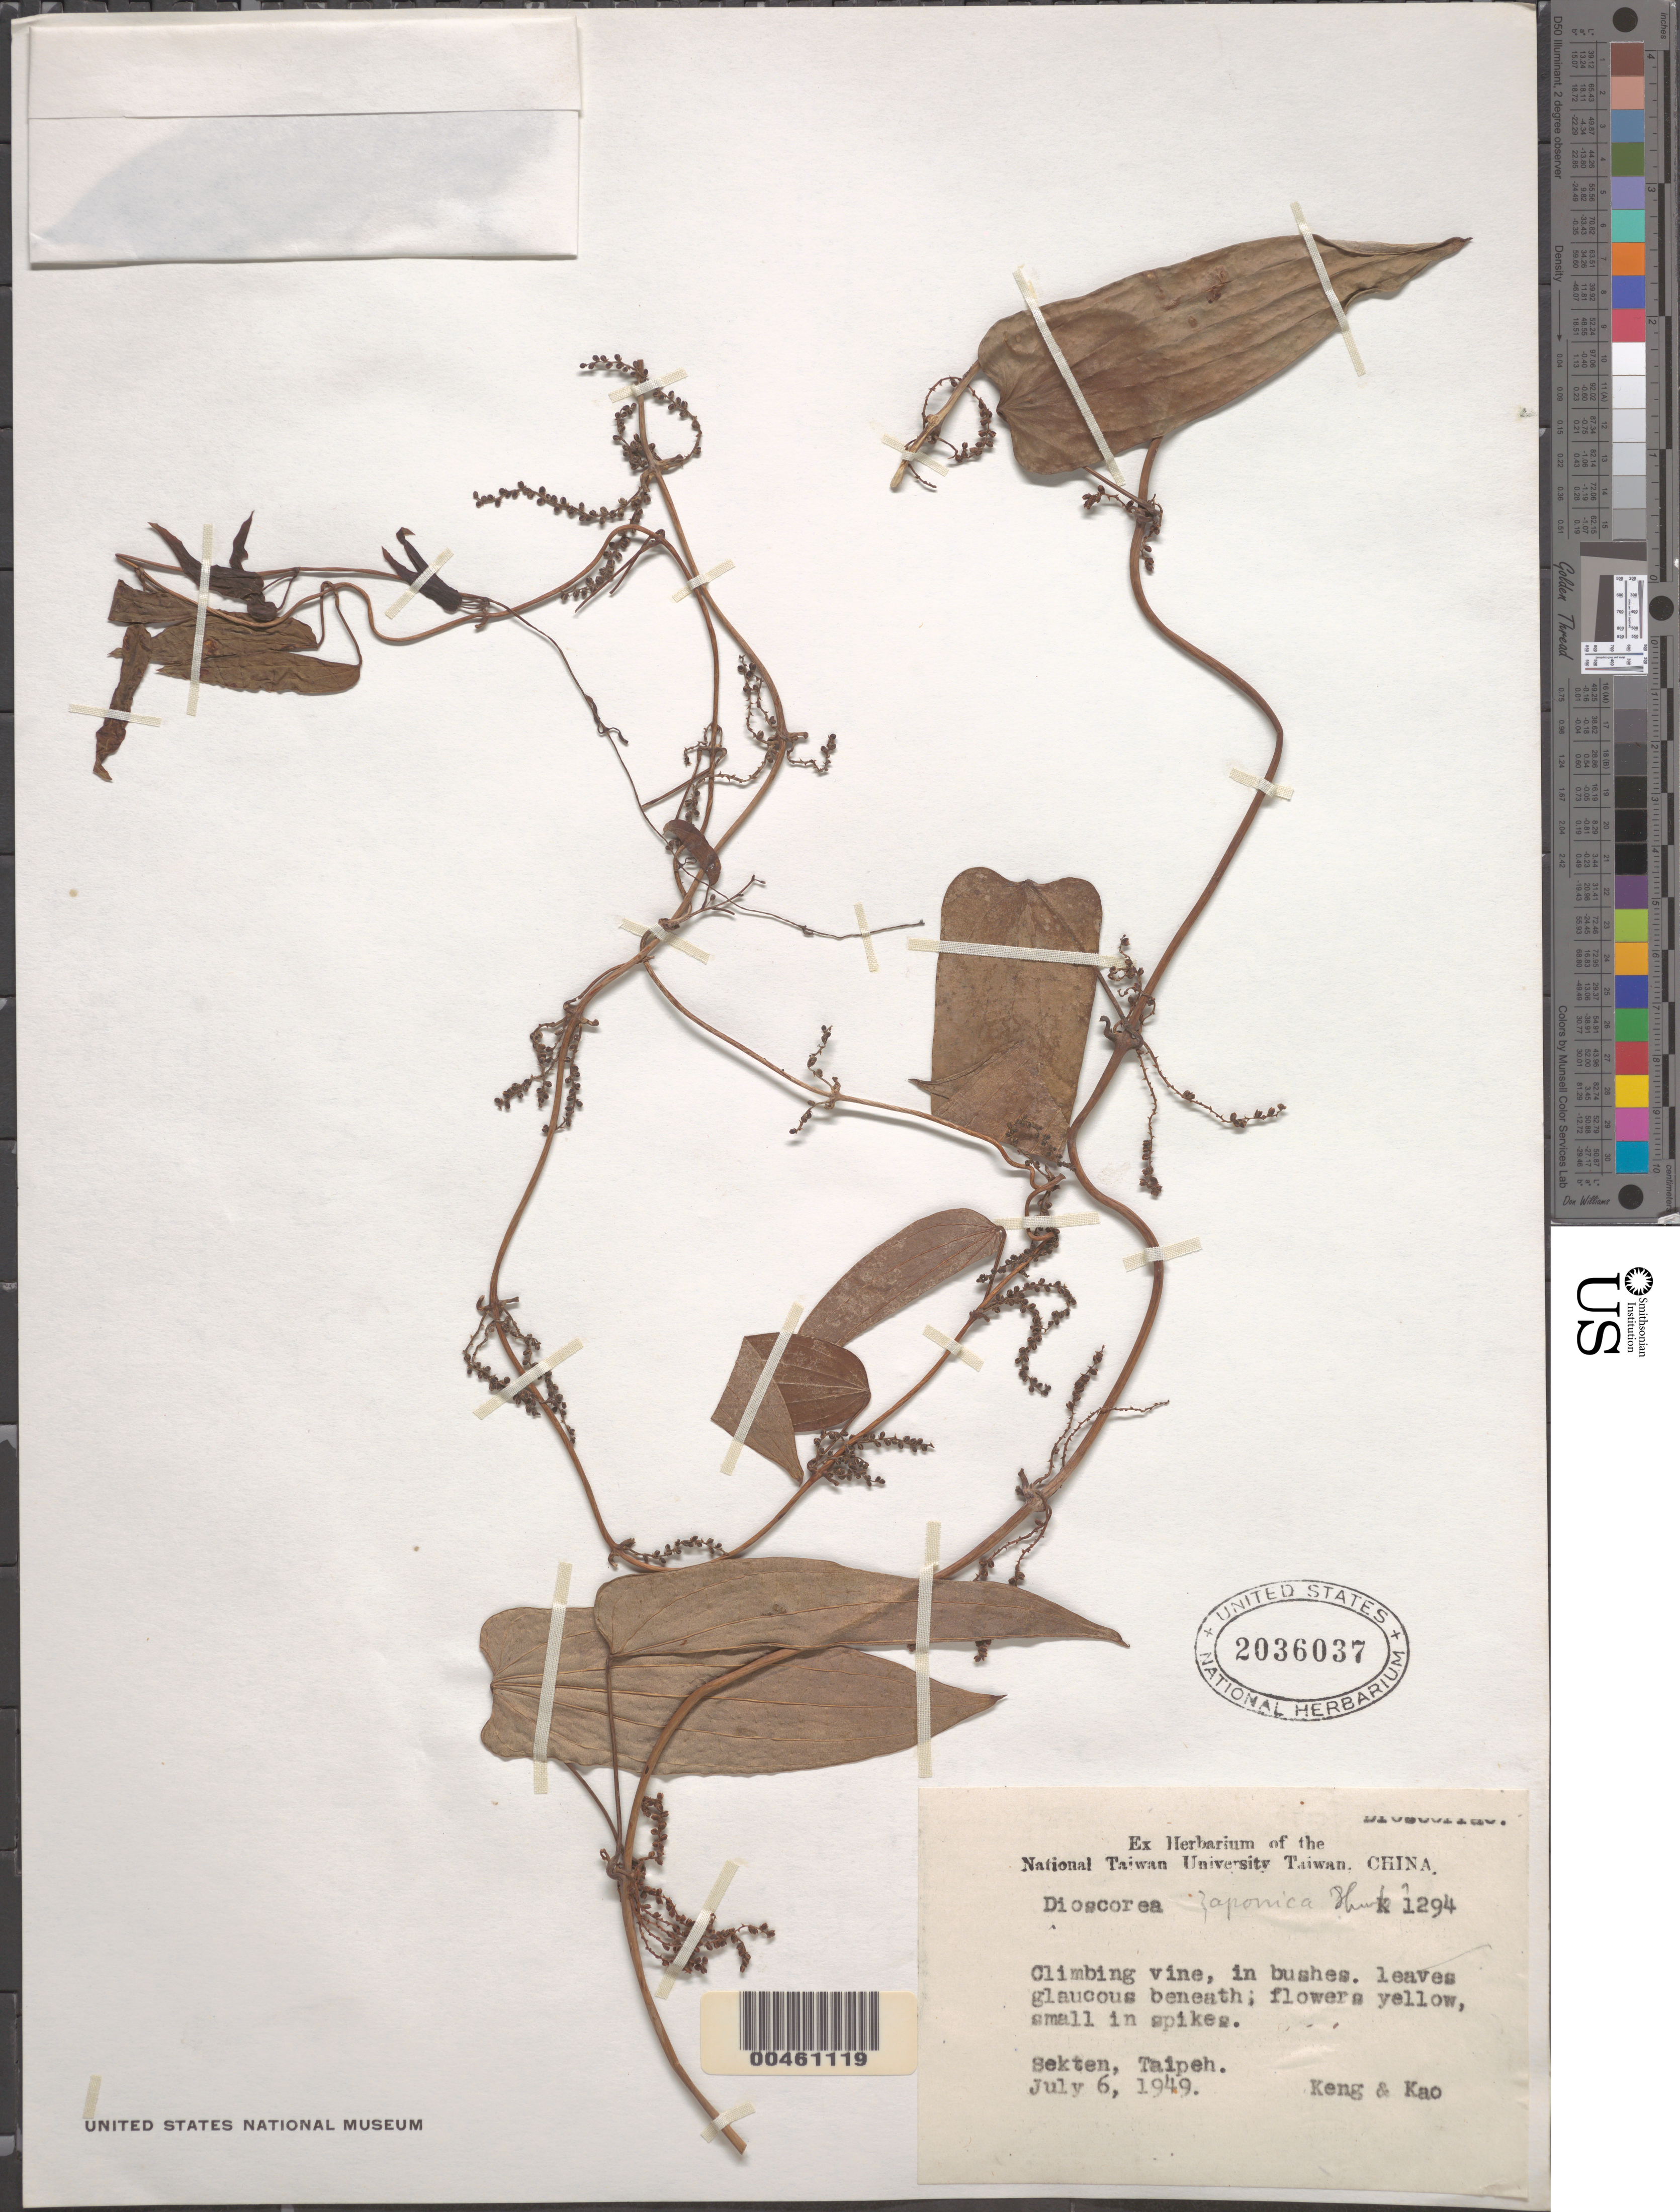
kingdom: Plantae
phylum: Tracheophyta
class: Liliopsida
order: Dioscoreales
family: Dioscoreaceae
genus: Dioscorea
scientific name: Dioscorea japonica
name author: Thunb.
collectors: H. Keng & -. Kao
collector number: k1294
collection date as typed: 06 Jul 1949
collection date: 1949-07-06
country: Taiwan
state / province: Taipei City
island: Taiwan [Formosa]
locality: Sekten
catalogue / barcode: US 2036037